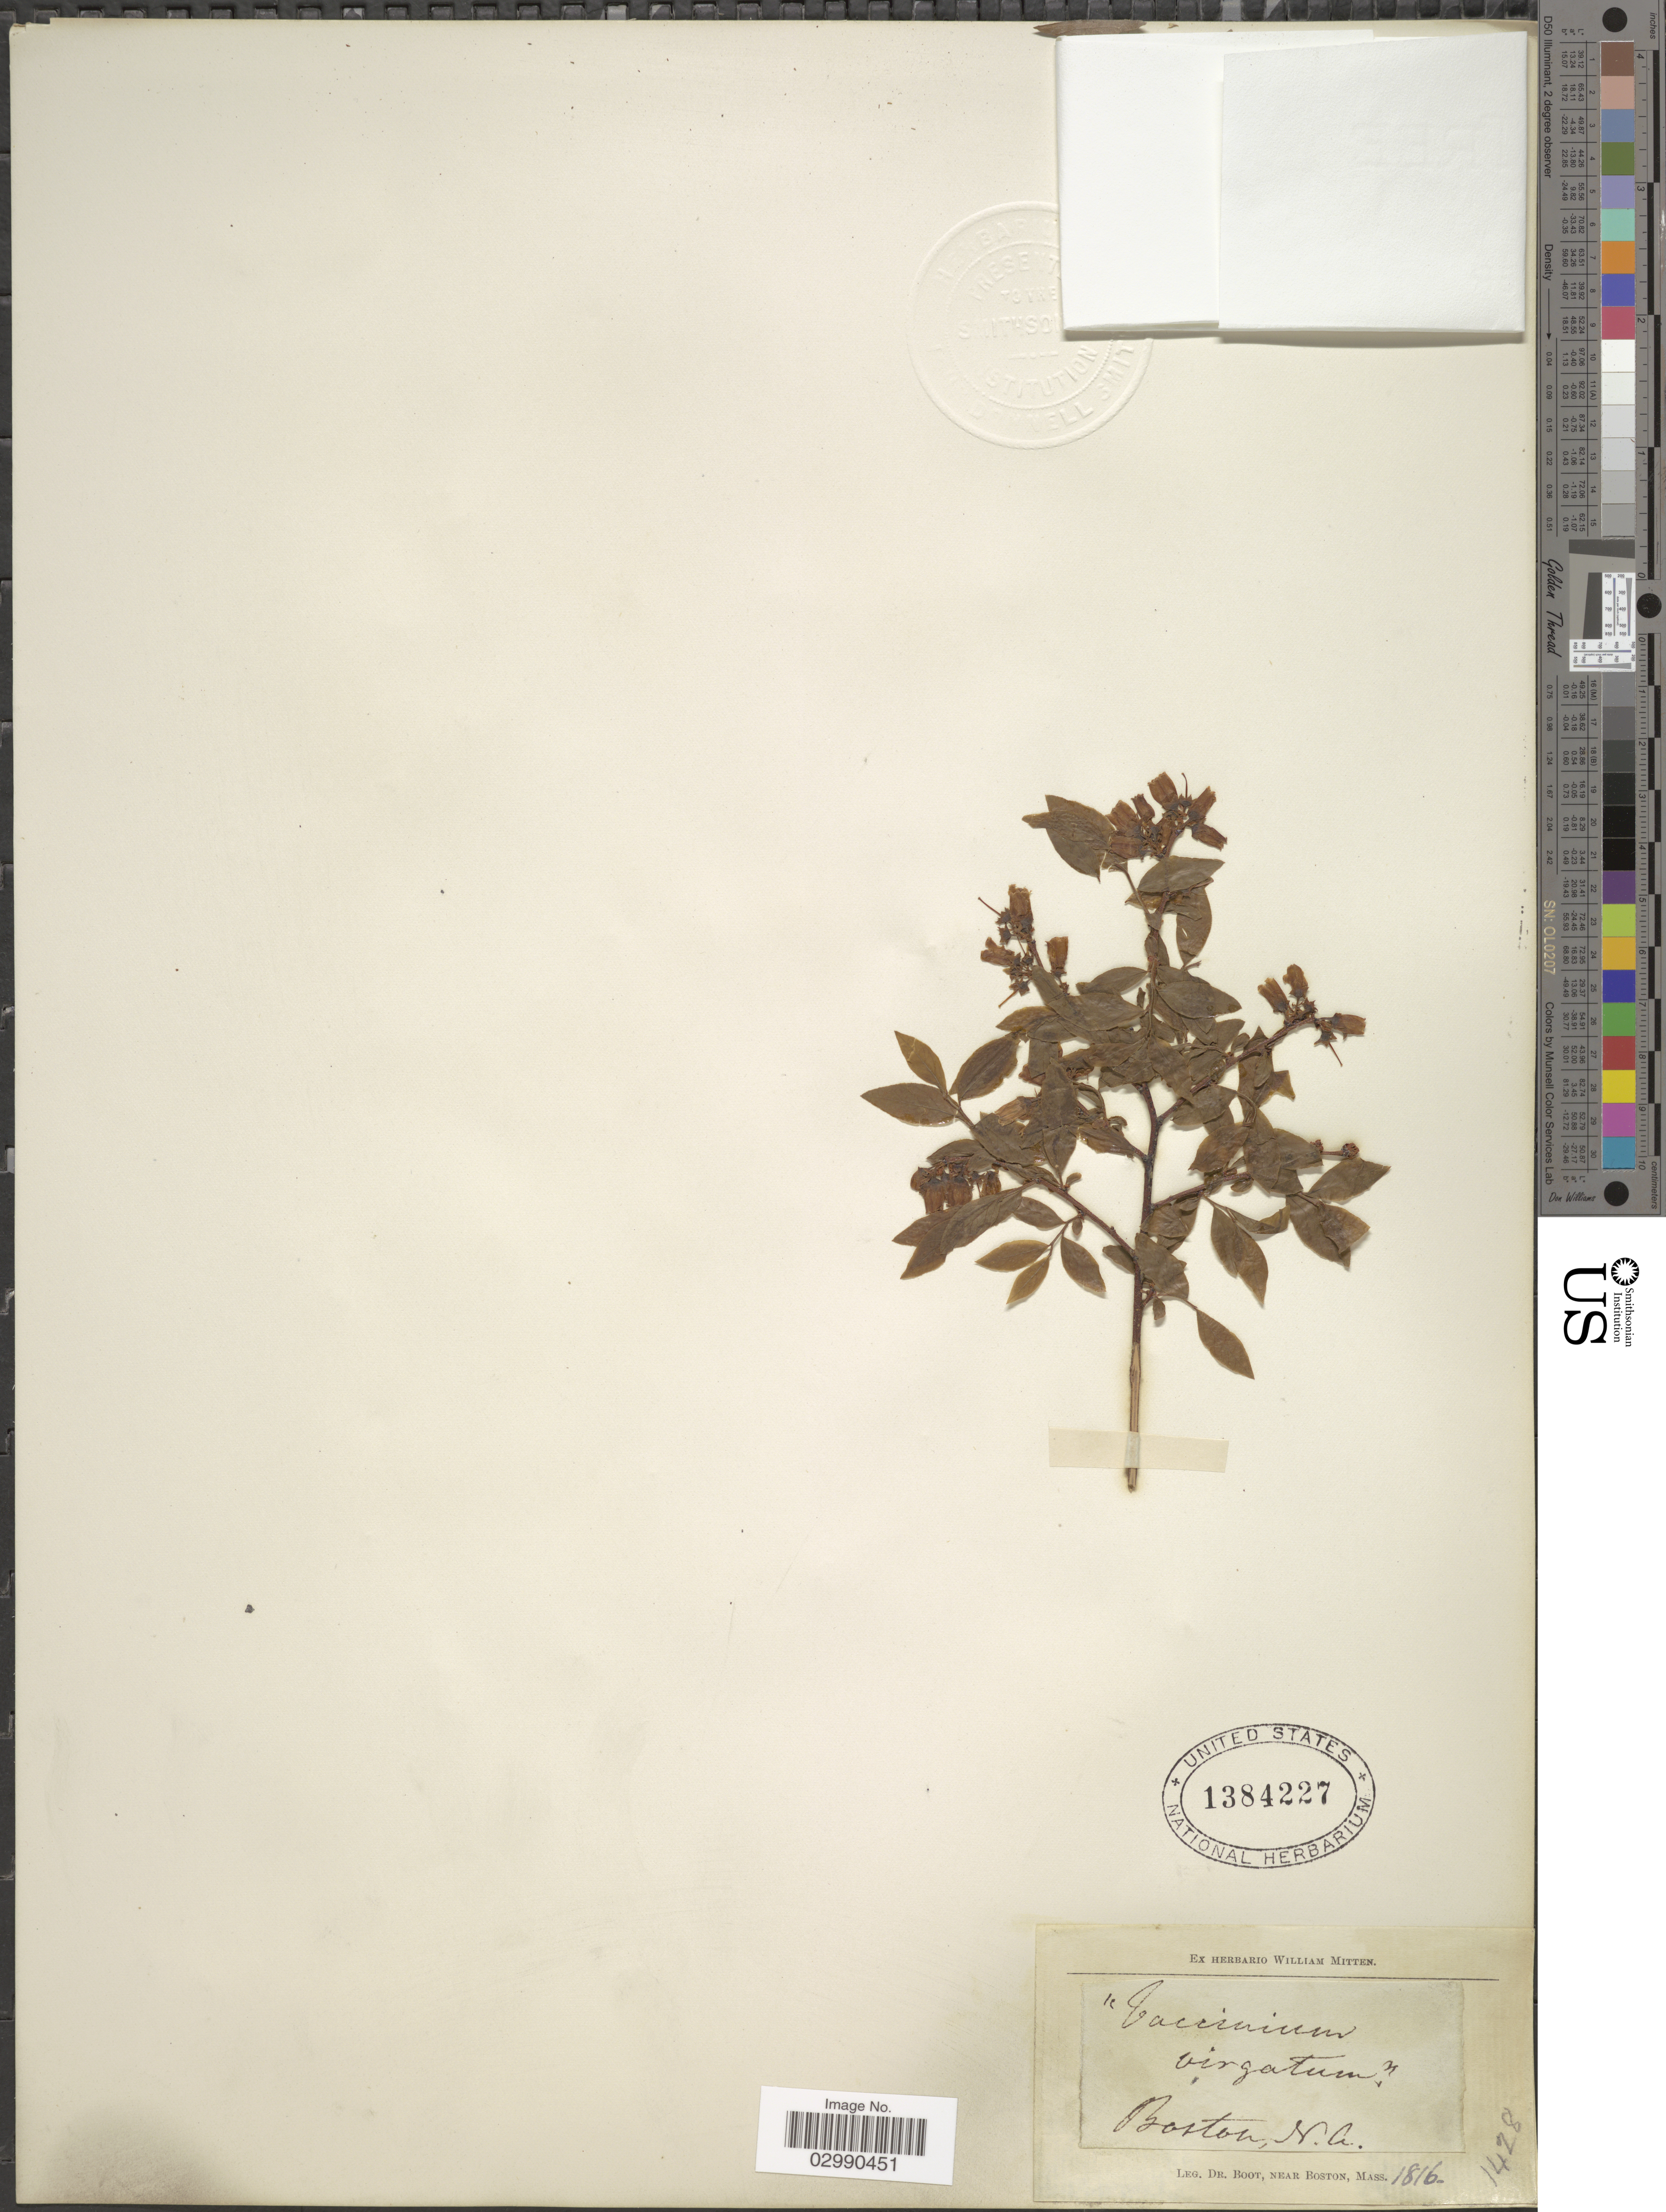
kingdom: Plantae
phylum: Tracheophyta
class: Magnoliopsida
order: Ericales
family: Ericaceae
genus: Vaccinium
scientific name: Vaccinium vacillans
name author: Kalm ex Torr.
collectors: Boot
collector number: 1428?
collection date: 1816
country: United States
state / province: Massachusetts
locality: Near Boston, Mass.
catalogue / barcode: US 1384227